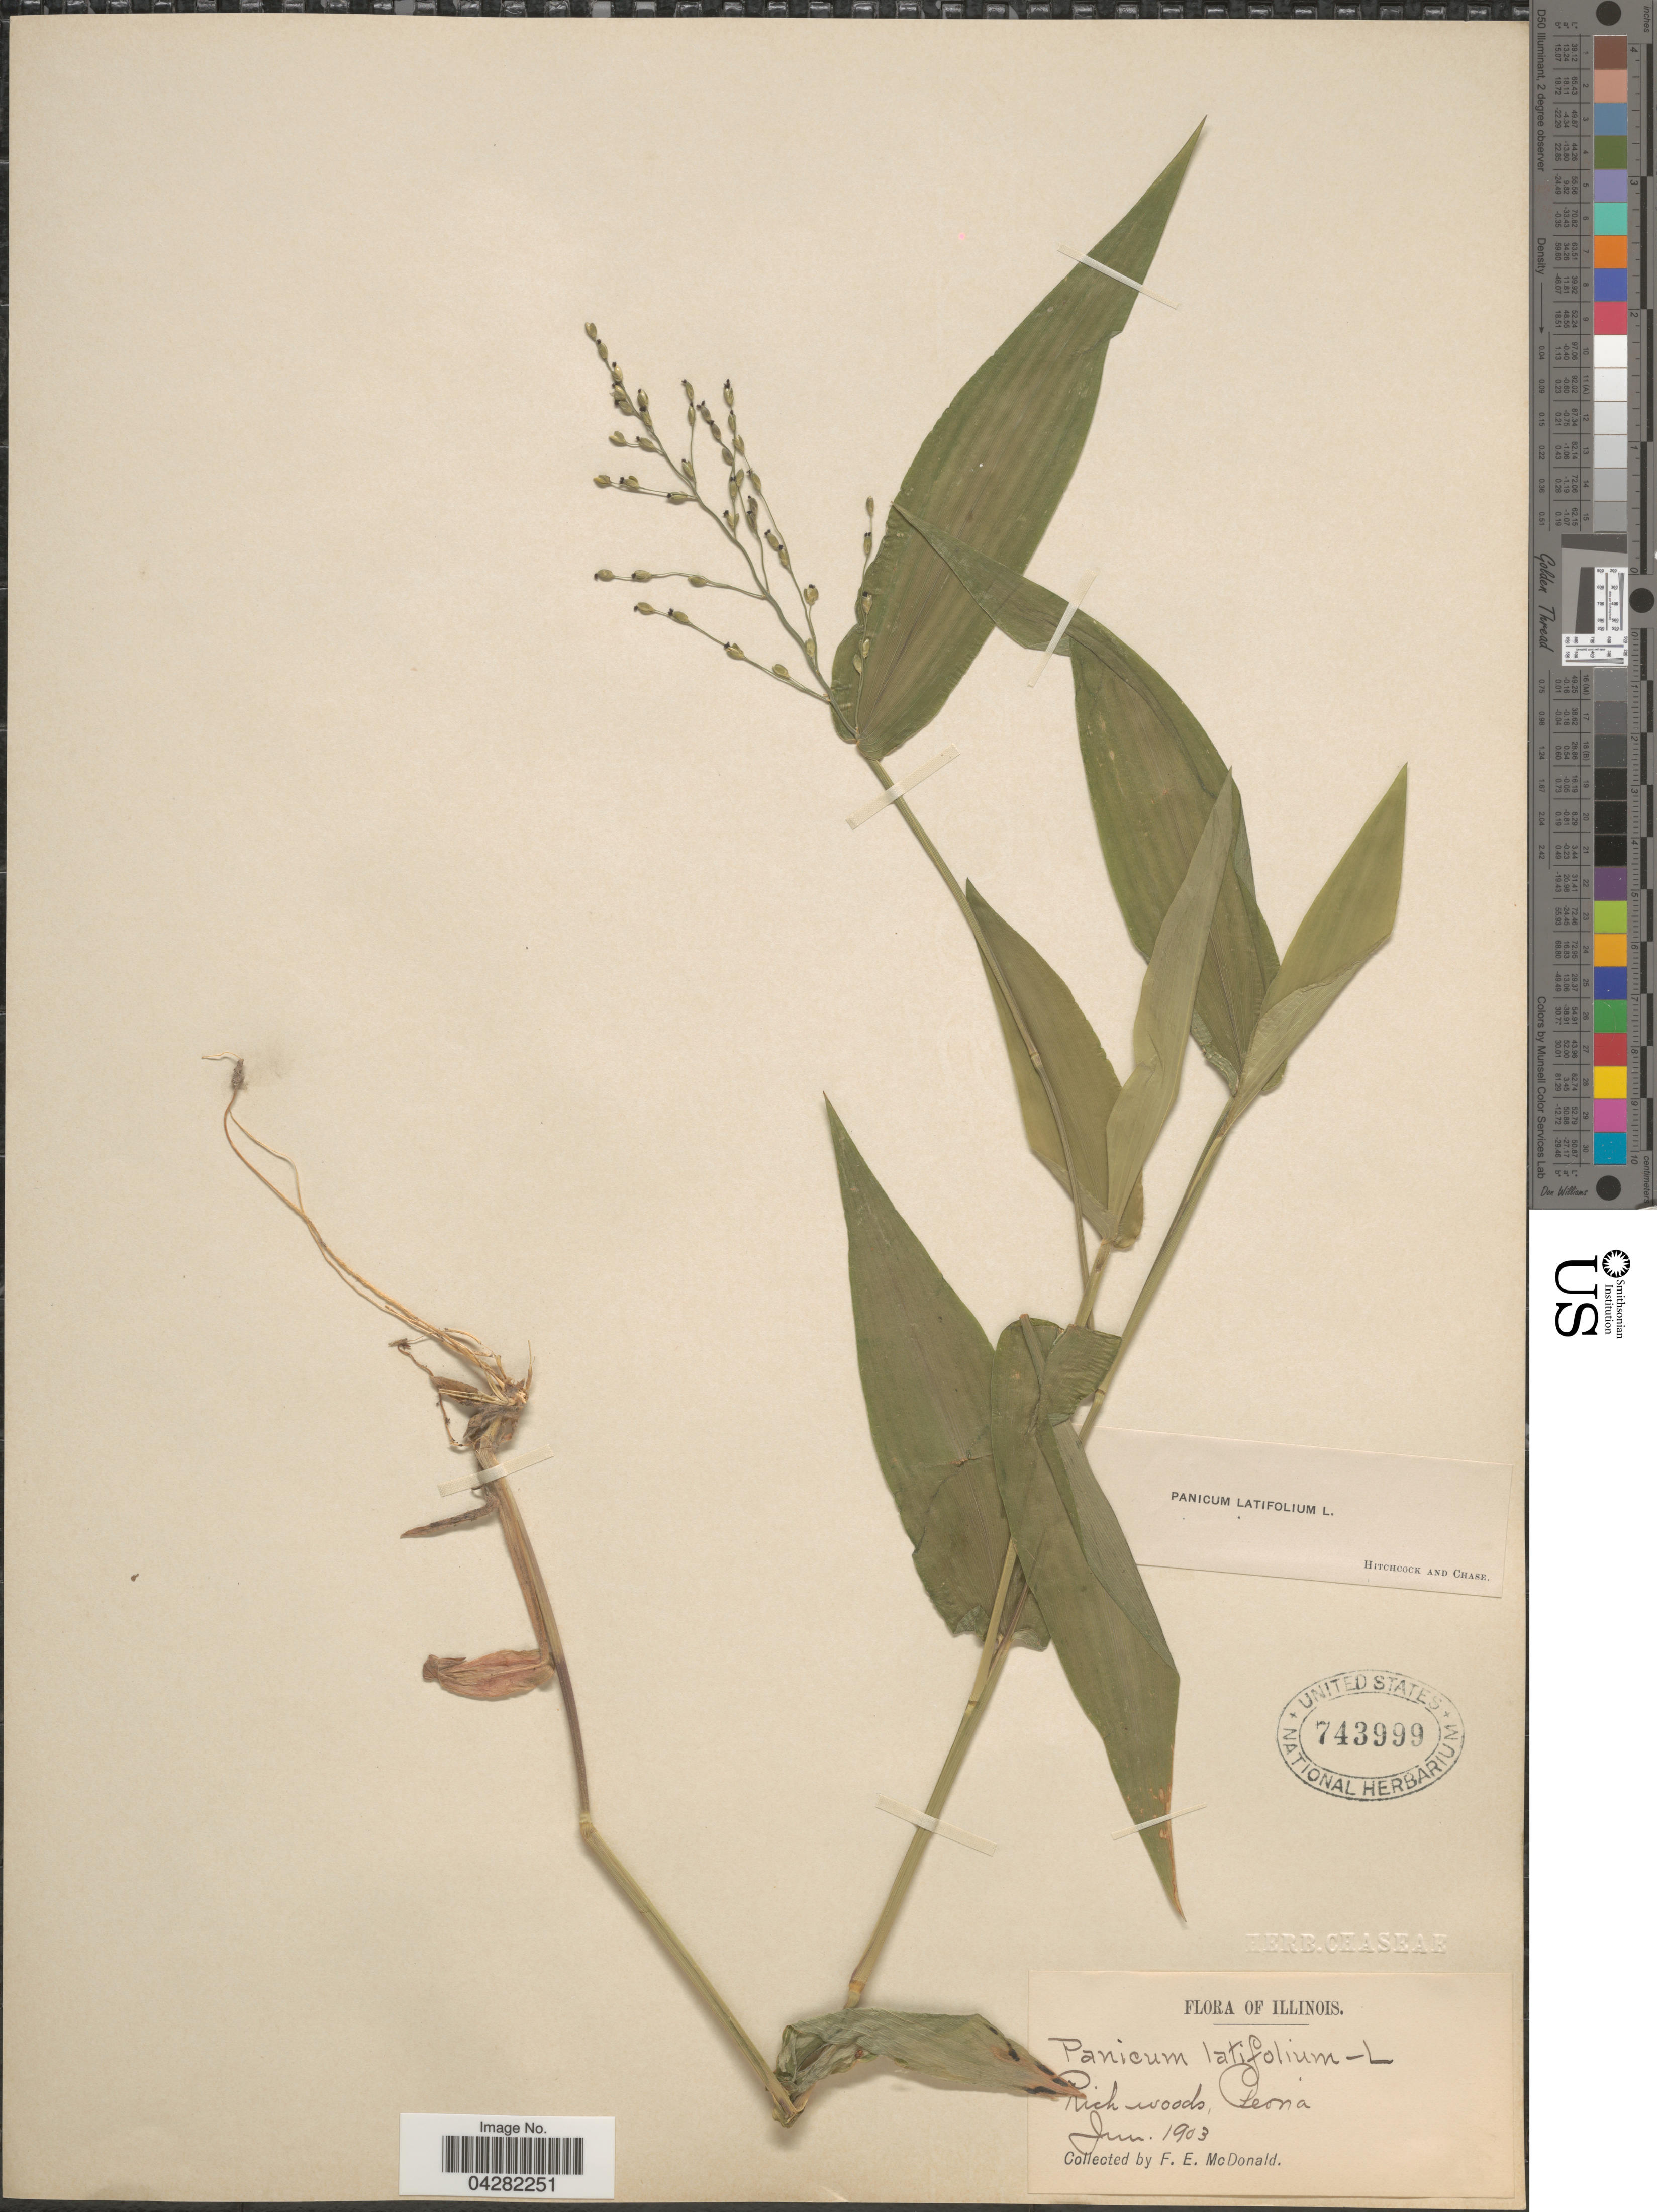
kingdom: Plantae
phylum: Tracheophyta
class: Liliopsida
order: Poales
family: Poaceae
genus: Dichanthelium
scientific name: Dichanthelium laxiflorum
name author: (Lam.) Gould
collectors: F. E. McDonald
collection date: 1903-06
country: United States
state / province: Illinois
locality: Rich woods, Peoria.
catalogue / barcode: US 743999